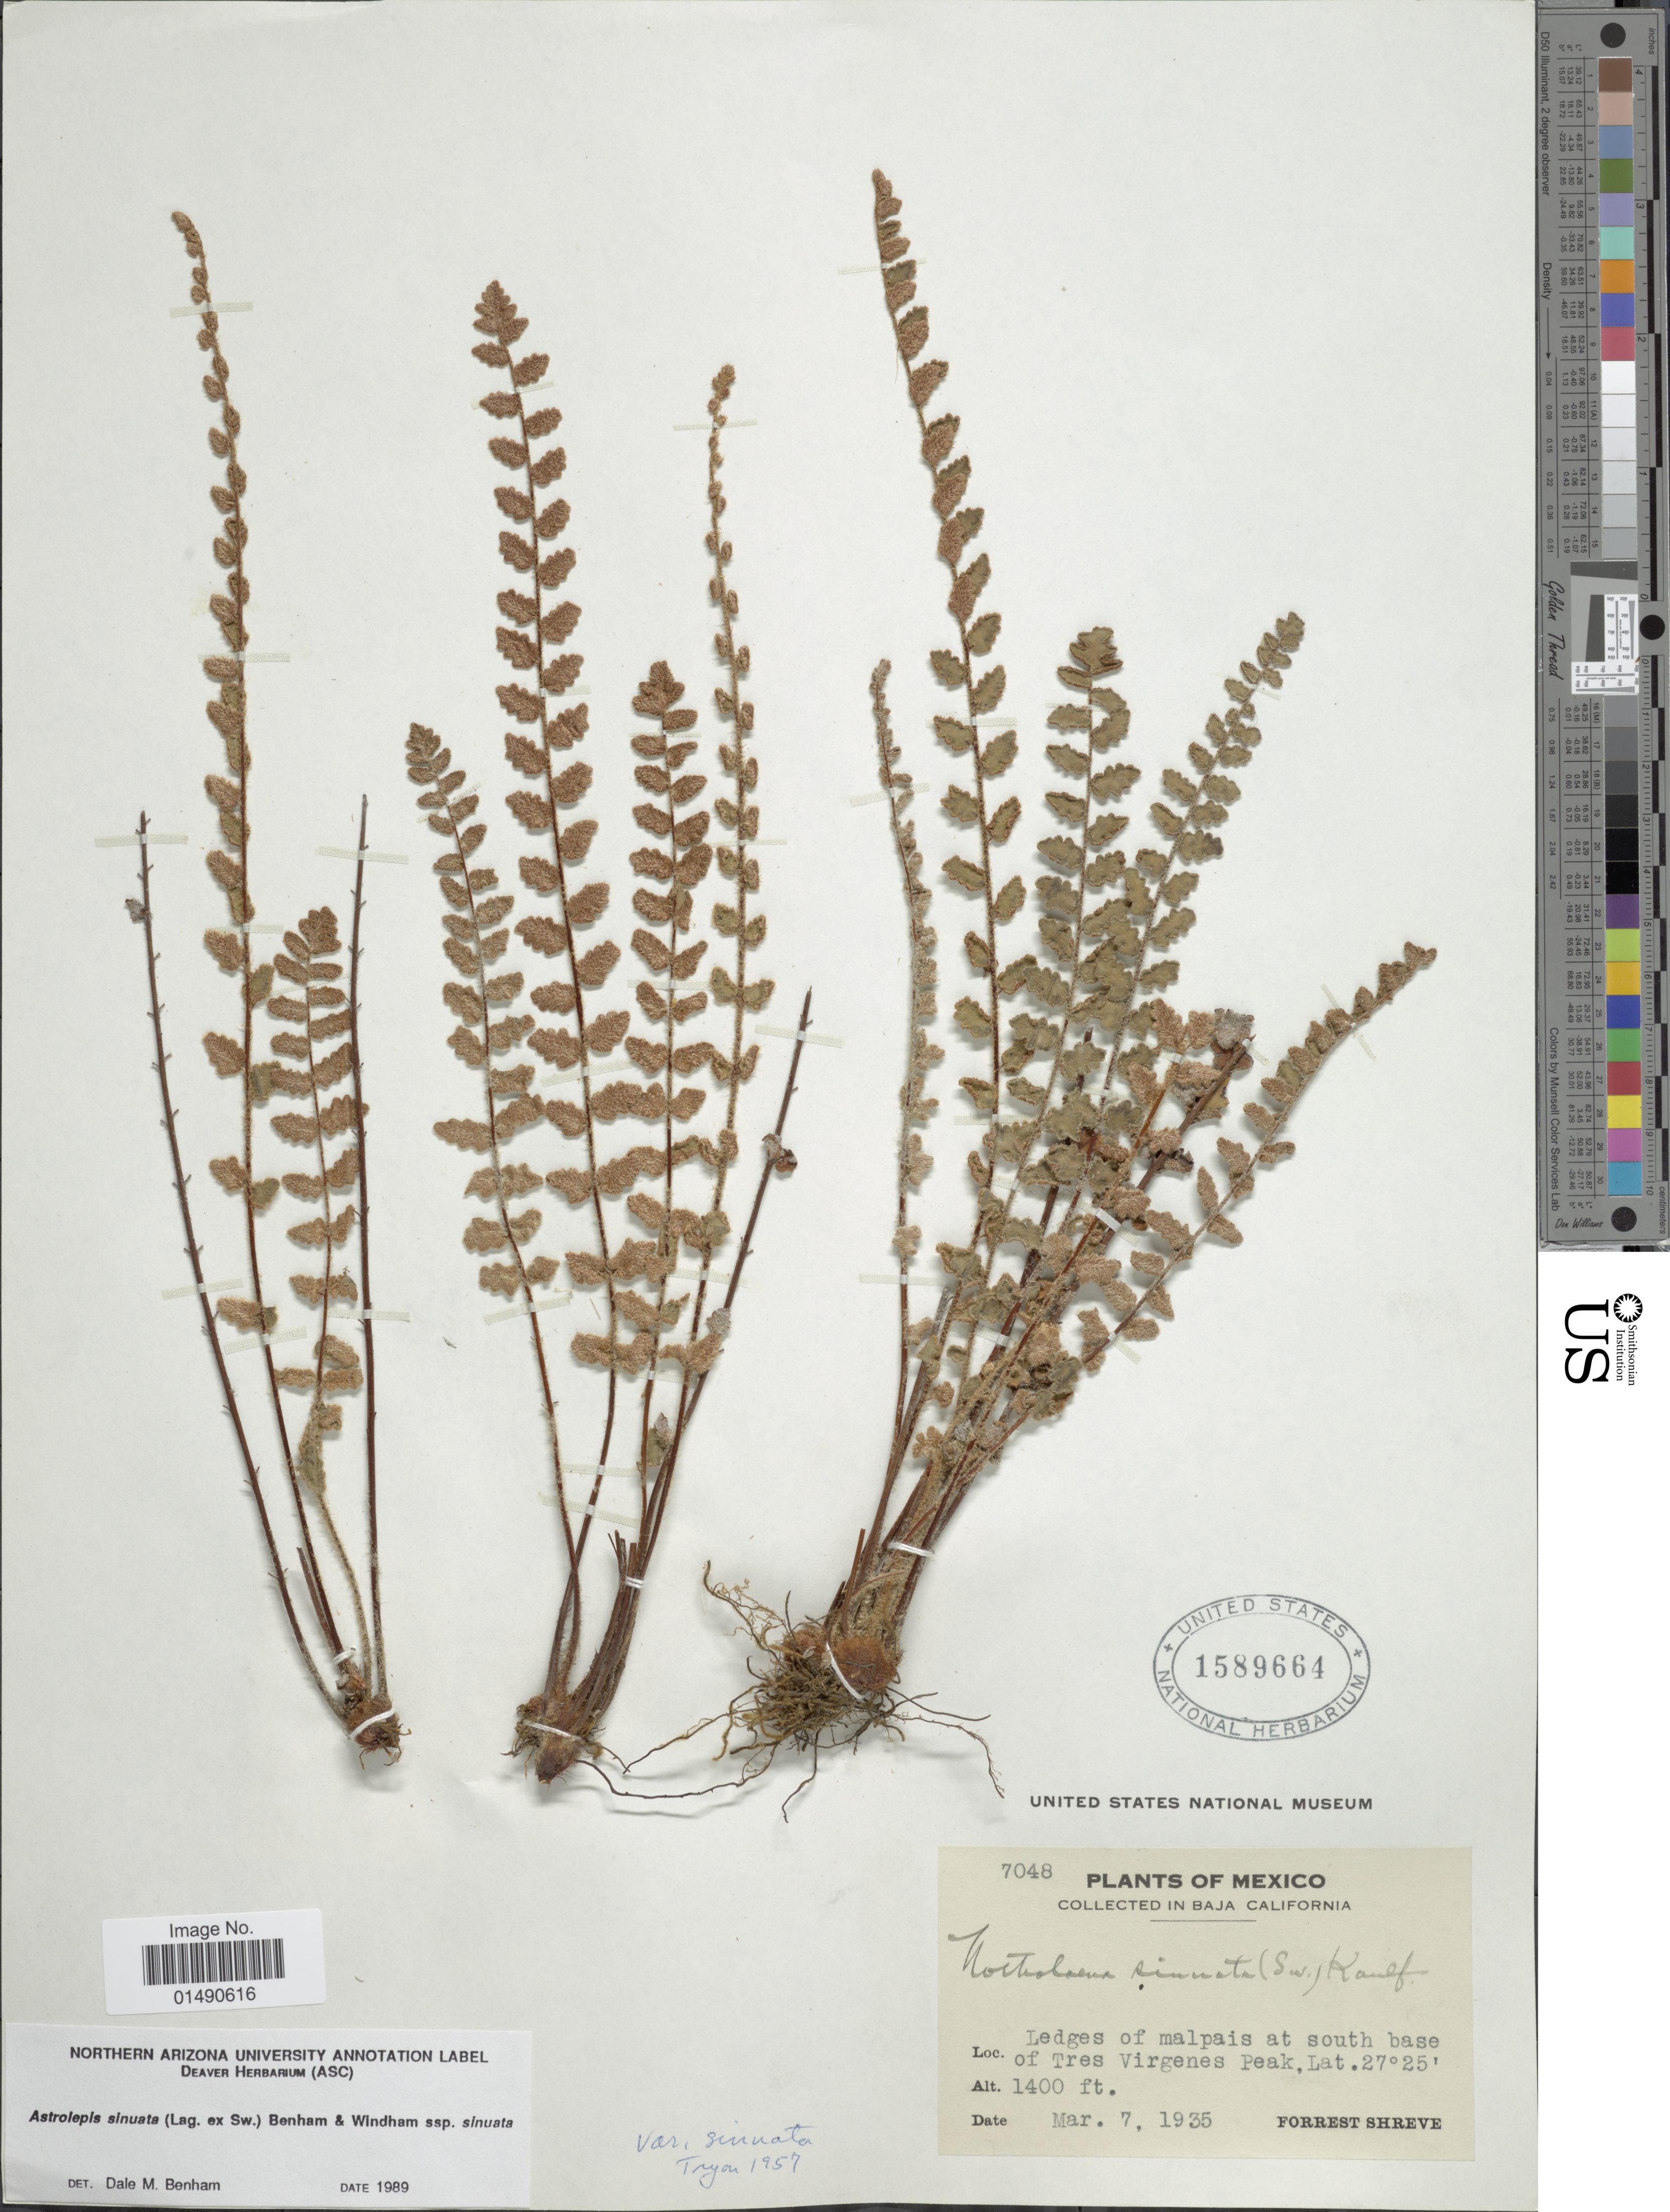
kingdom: Plantae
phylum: Tracheophyta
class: Polypodiopsida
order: Polypodiales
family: Pteridaceae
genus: Astrolepis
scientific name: Astrolepis sinuata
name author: (Lag. ex Sw.) D.M. Benham & Windham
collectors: F. Shreve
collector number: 7048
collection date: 1935-03-07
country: Mexico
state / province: Baja California Sur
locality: Ledges of malpais ar siyth base of Tres Vigenes Peak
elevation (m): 427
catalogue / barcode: US 1589664